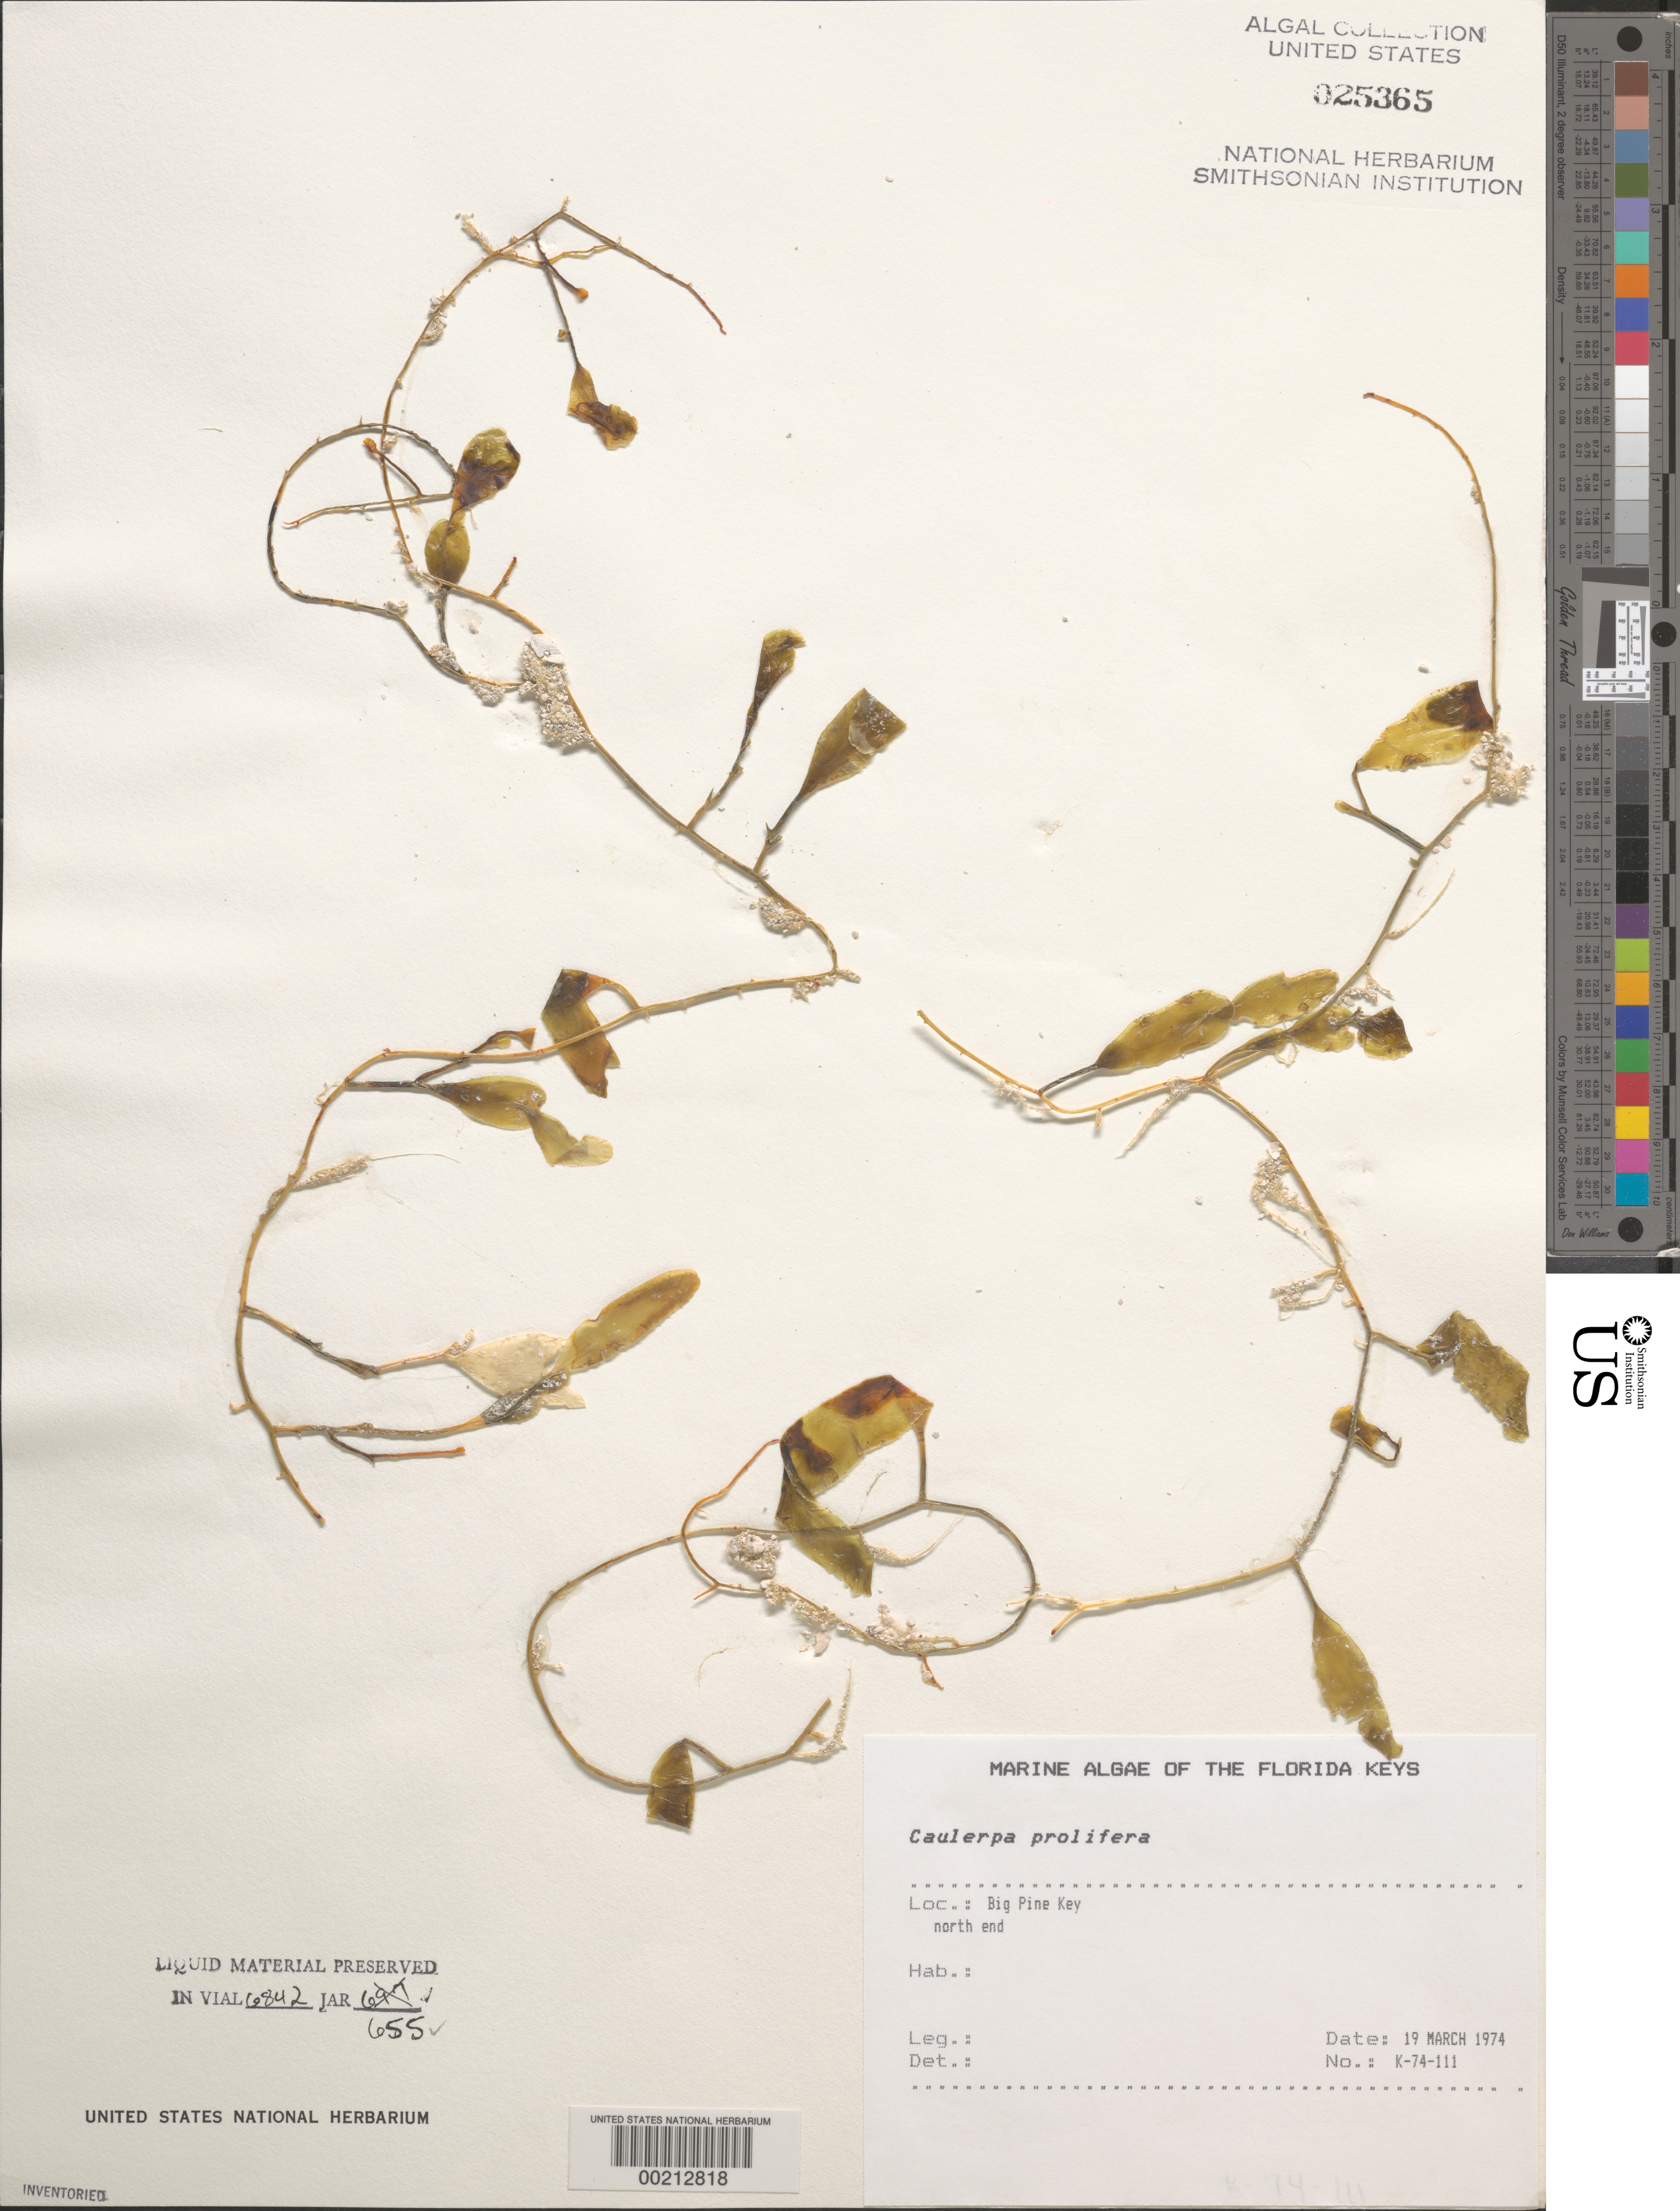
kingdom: Plantae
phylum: Chlorophyta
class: Ulvophyceae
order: Bryopsidales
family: Caulerpaceae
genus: Caulerpa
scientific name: Caulerpa prolifera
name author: (Forssk.) J.V.Lamouroux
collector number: K-74-111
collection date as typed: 19 Mar 1974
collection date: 1974-03-19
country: United States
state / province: Florida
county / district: Monroe County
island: Big Pine Key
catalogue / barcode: US 25365